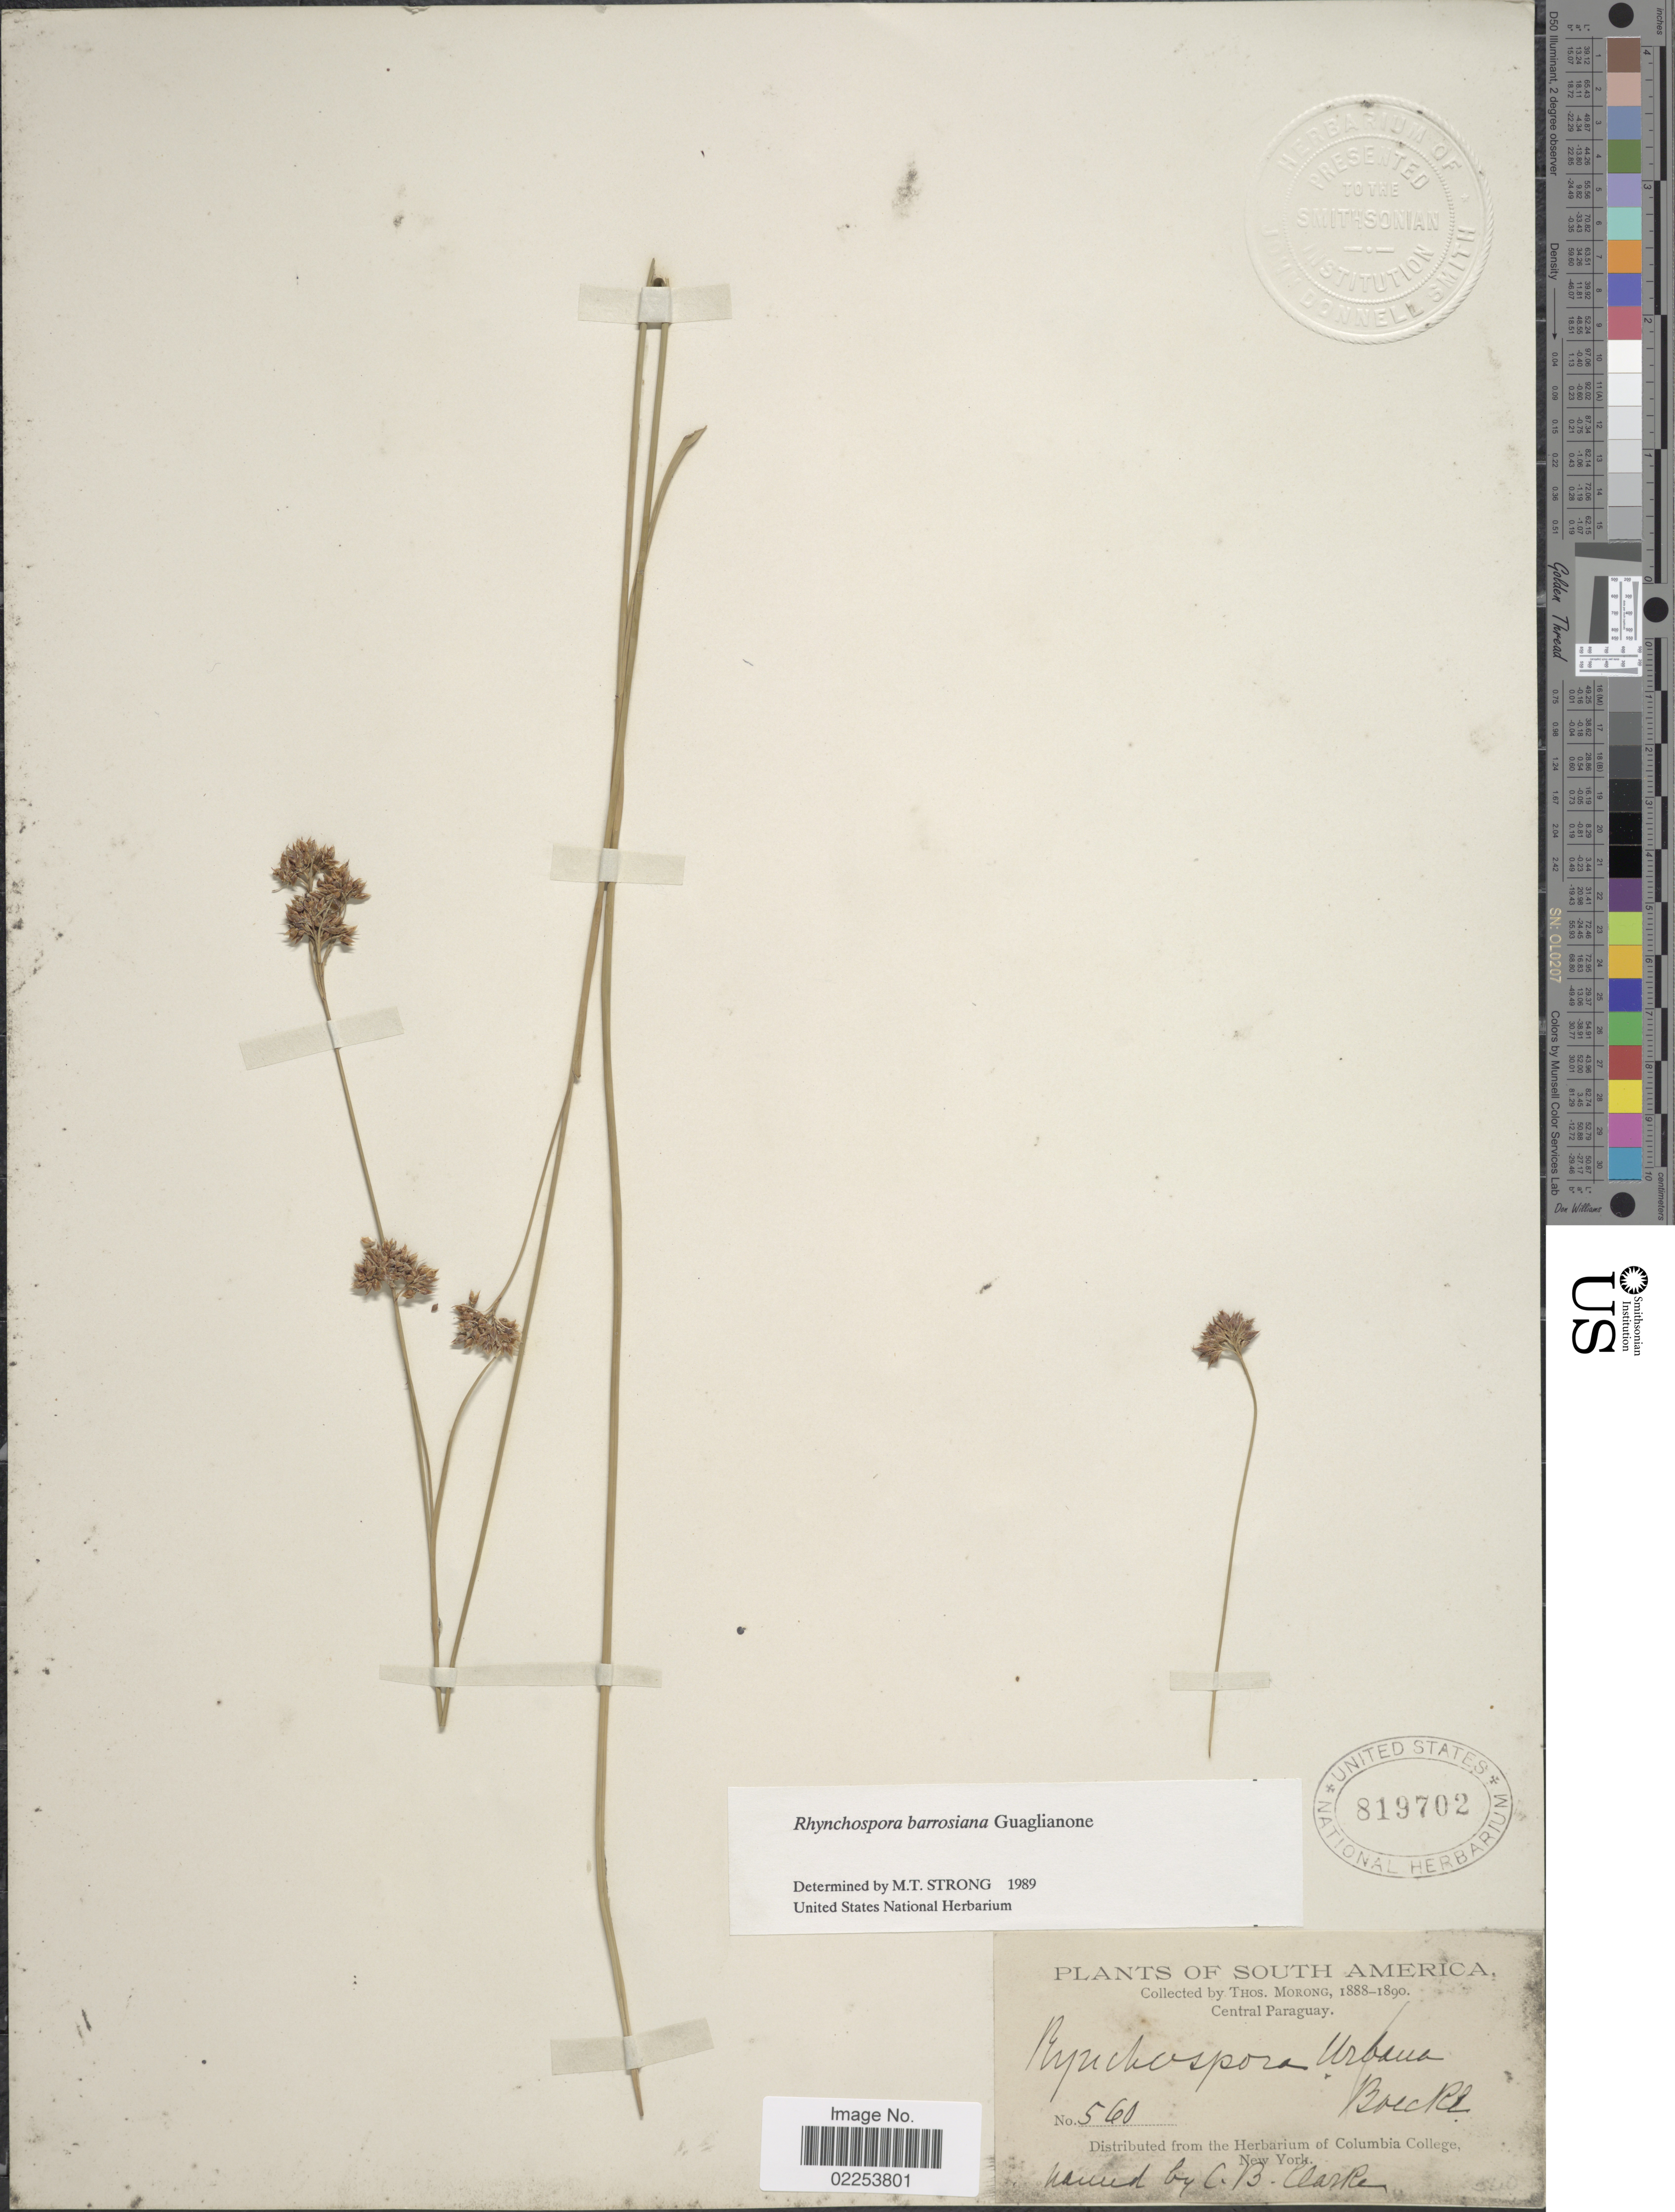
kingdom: Plantae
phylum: Tracheophyta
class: Liliopsida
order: Poales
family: Cyperaceae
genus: Rhynchospora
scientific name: Rhynchospora barrosiana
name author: Guagl.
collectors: ex herb. T. Morong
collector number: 560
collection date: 1888/1890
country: Paraguay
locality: Central Paraguay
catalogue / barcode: US 819702